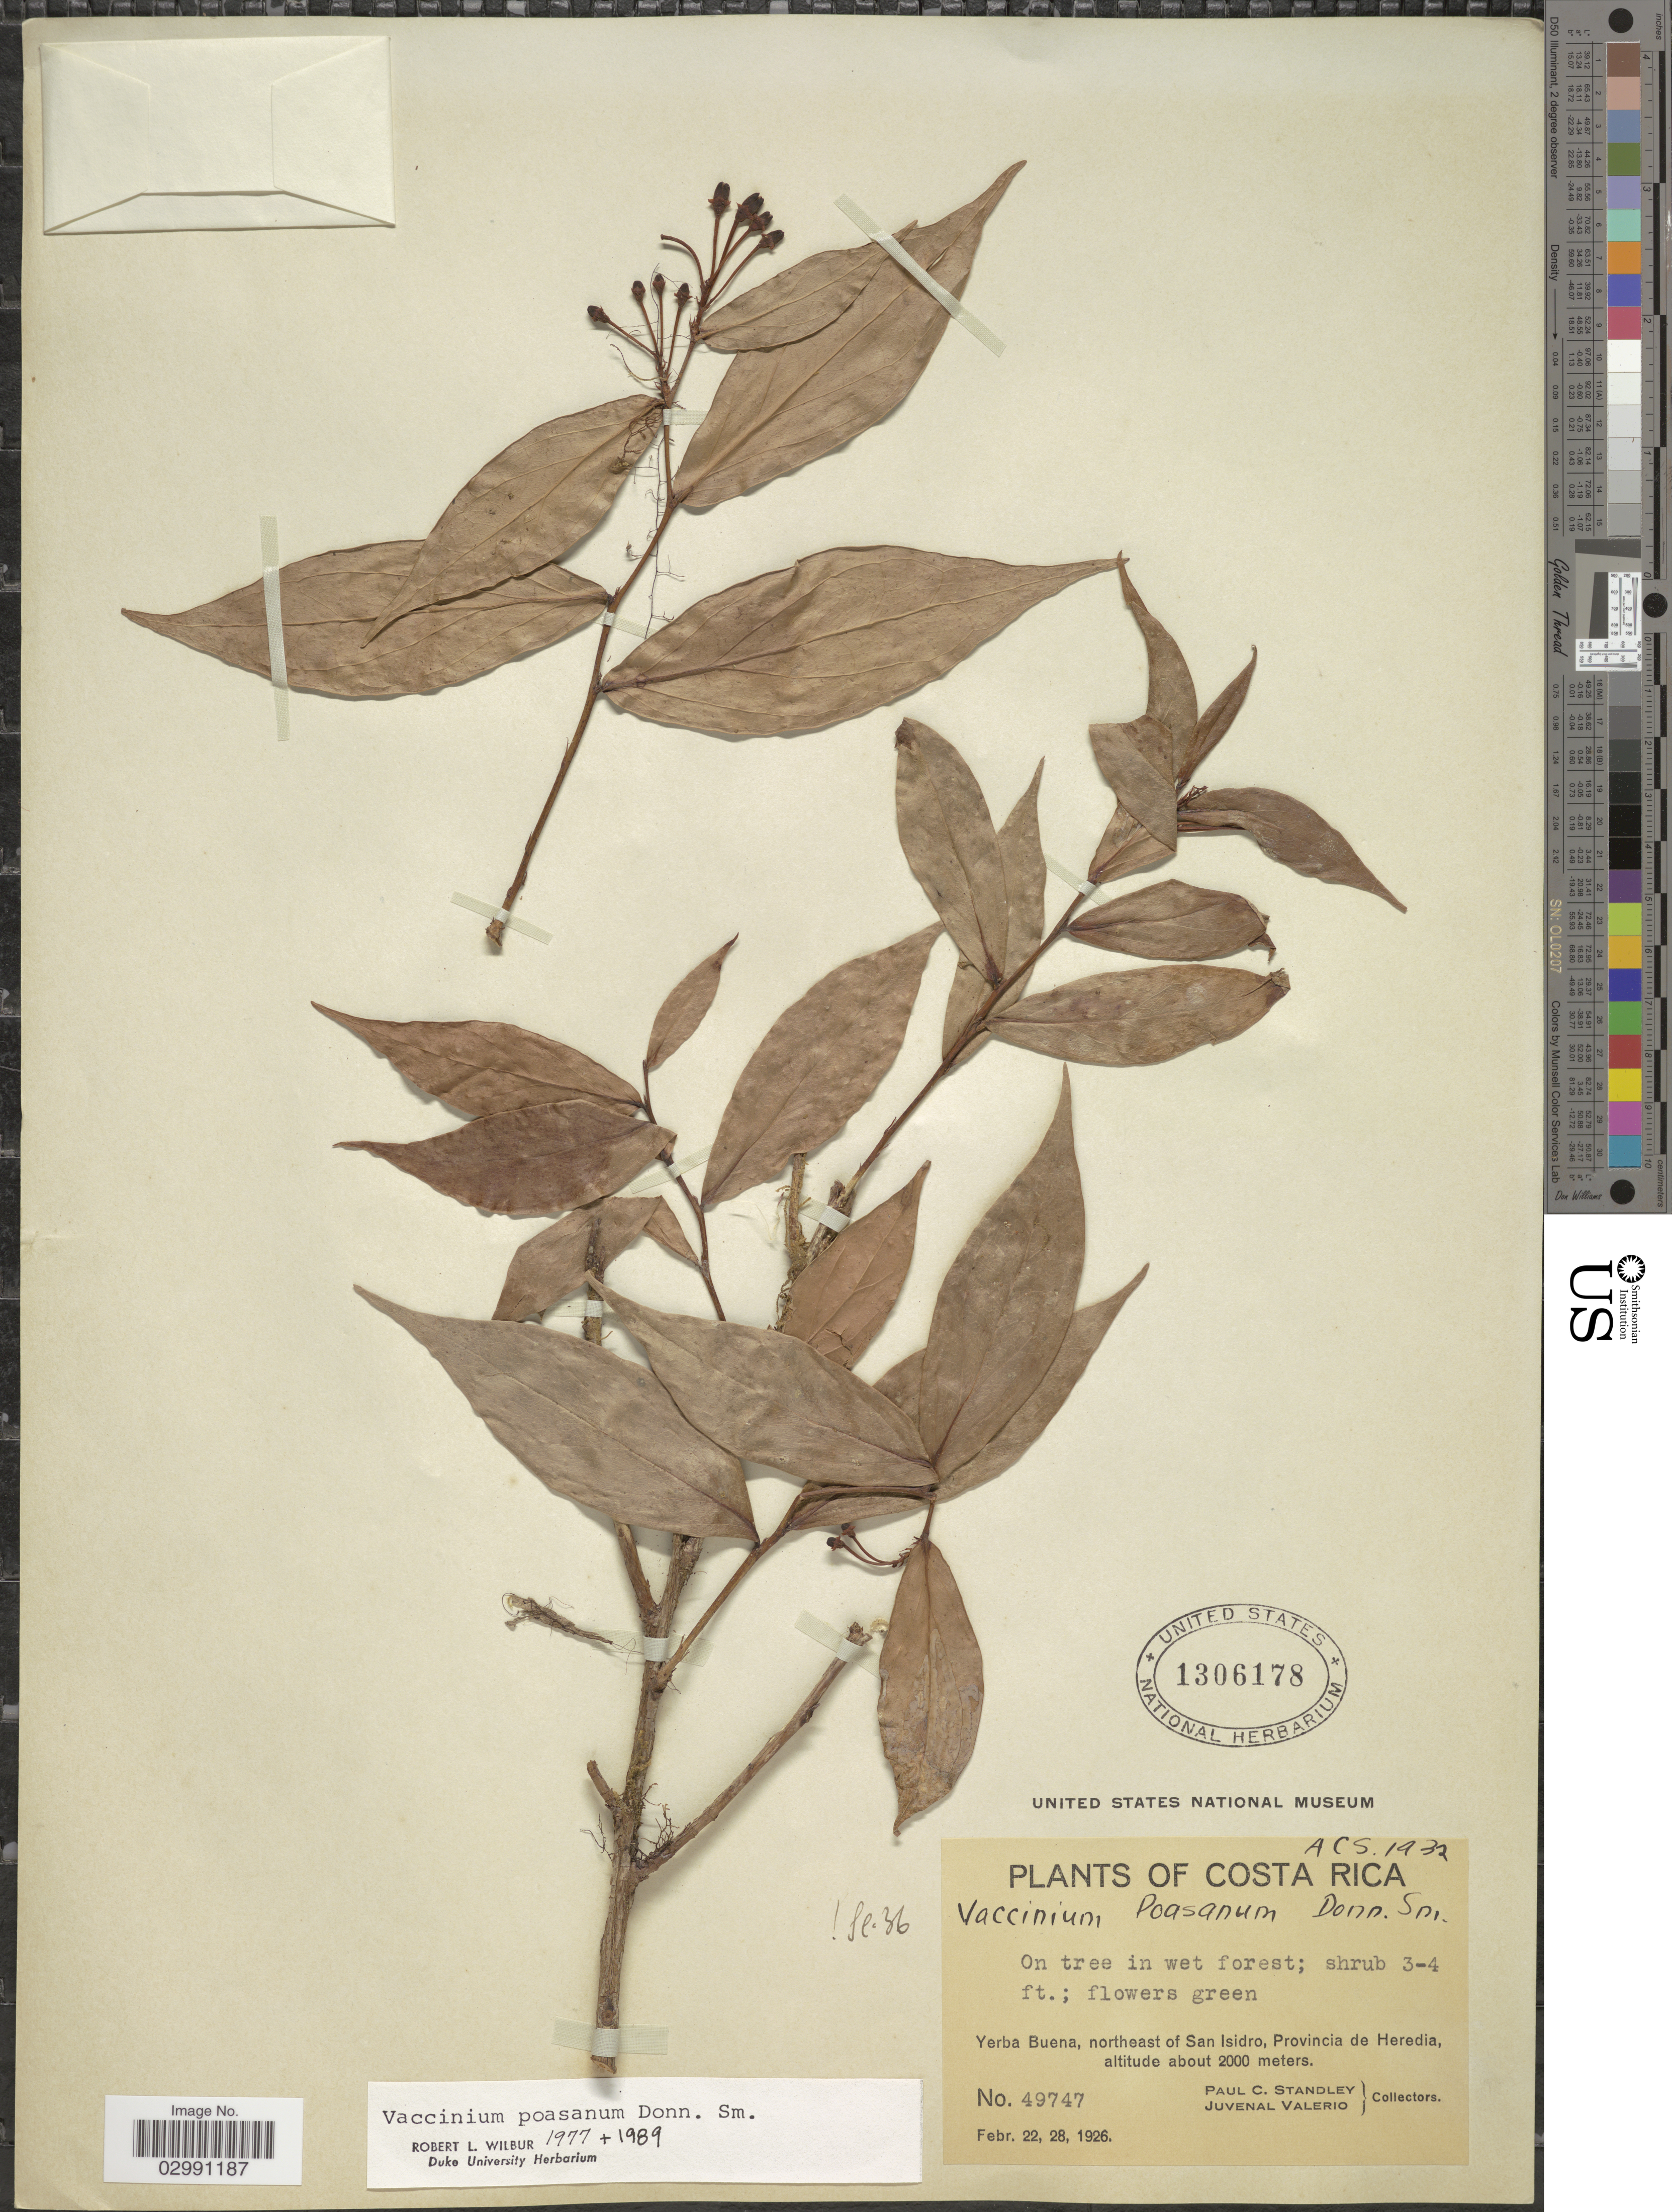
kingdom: Plantae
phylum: Tracheophyta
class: Magnoliopsida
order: Ericales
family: Ericaceae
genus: Vaccinium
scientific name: Vaccinium poasanum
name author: Donn. Sm.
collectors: P. C. Standley & J. Valerio R.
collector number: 49747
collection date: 1926-02-22/1926-02-28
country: Costa Rica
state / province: Heredia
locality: Yerba Buena, northeast of San Isidro.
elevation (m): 2000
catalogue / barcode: US 1306178